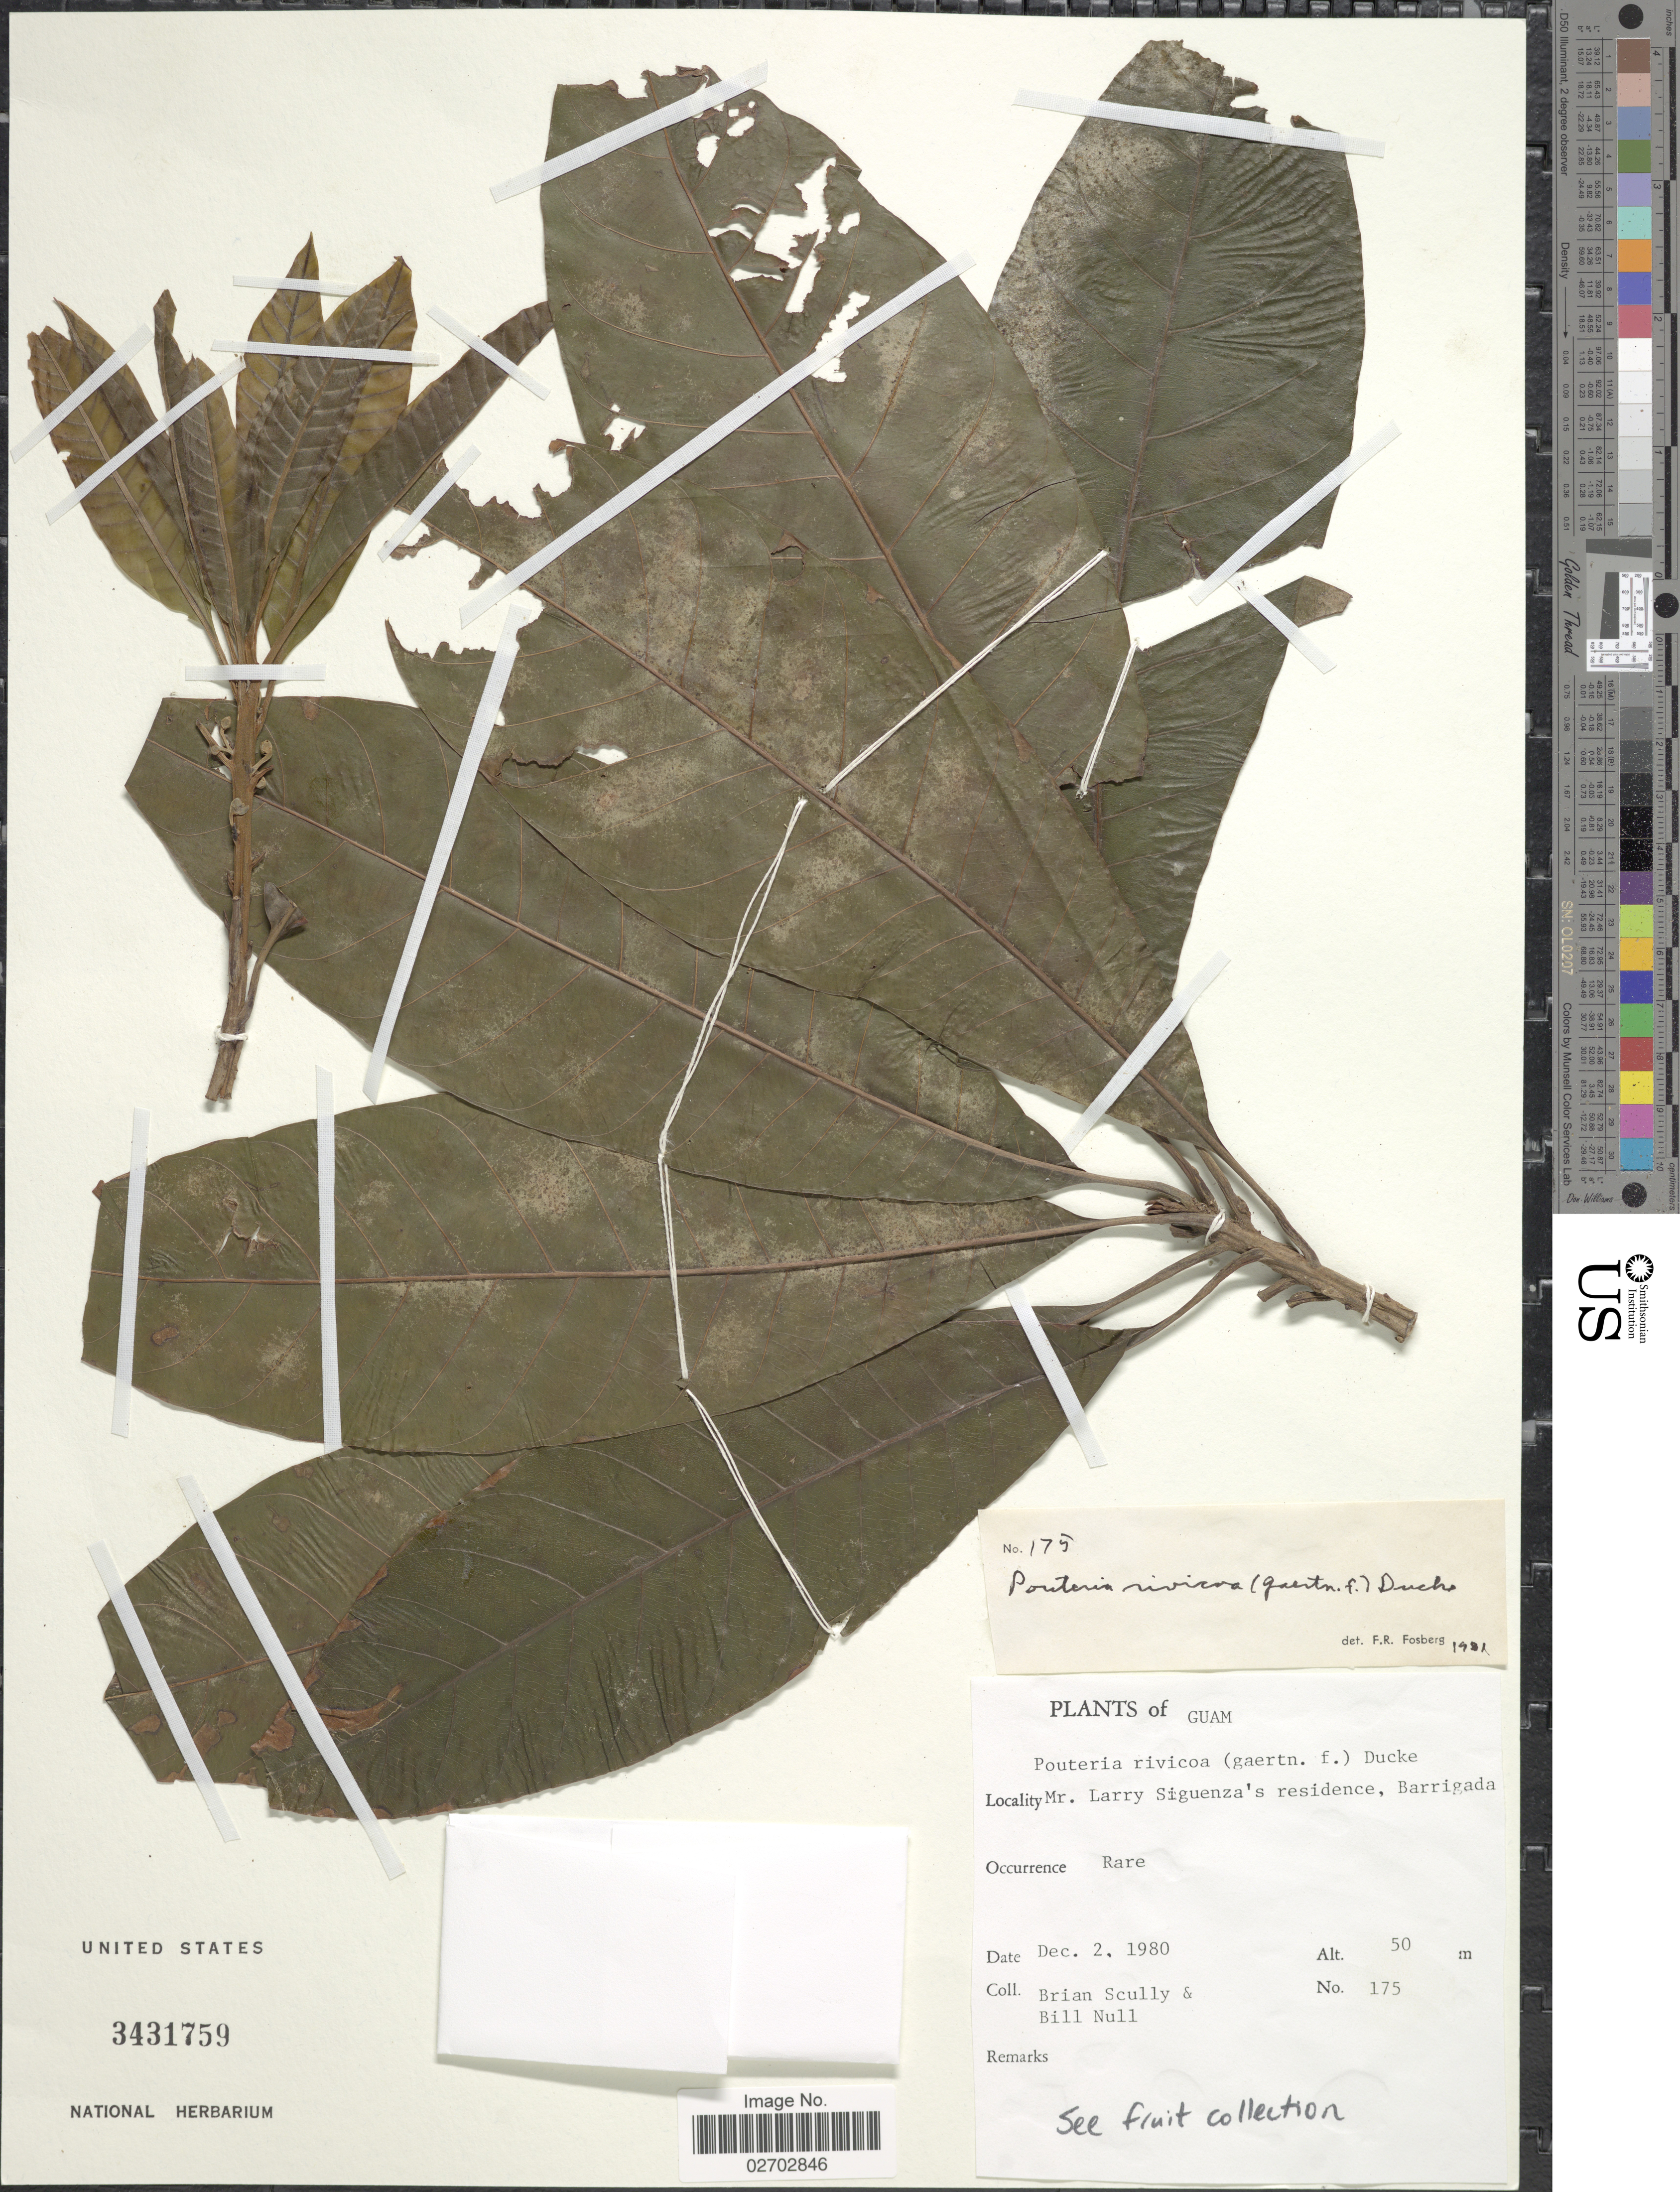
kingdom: Plantae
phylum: Tracheophyta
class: Magnoliopsida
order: Ericales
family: Sapotaceae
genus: Pouteria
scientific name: Pouteria rivicoa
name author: Ducke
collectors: B. Scully & B. Null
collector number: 175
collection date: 1980-12-02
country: Guam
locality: Mr. Larry Siguenza's residence, Barrigada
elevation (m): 50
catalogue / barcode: US 3431759